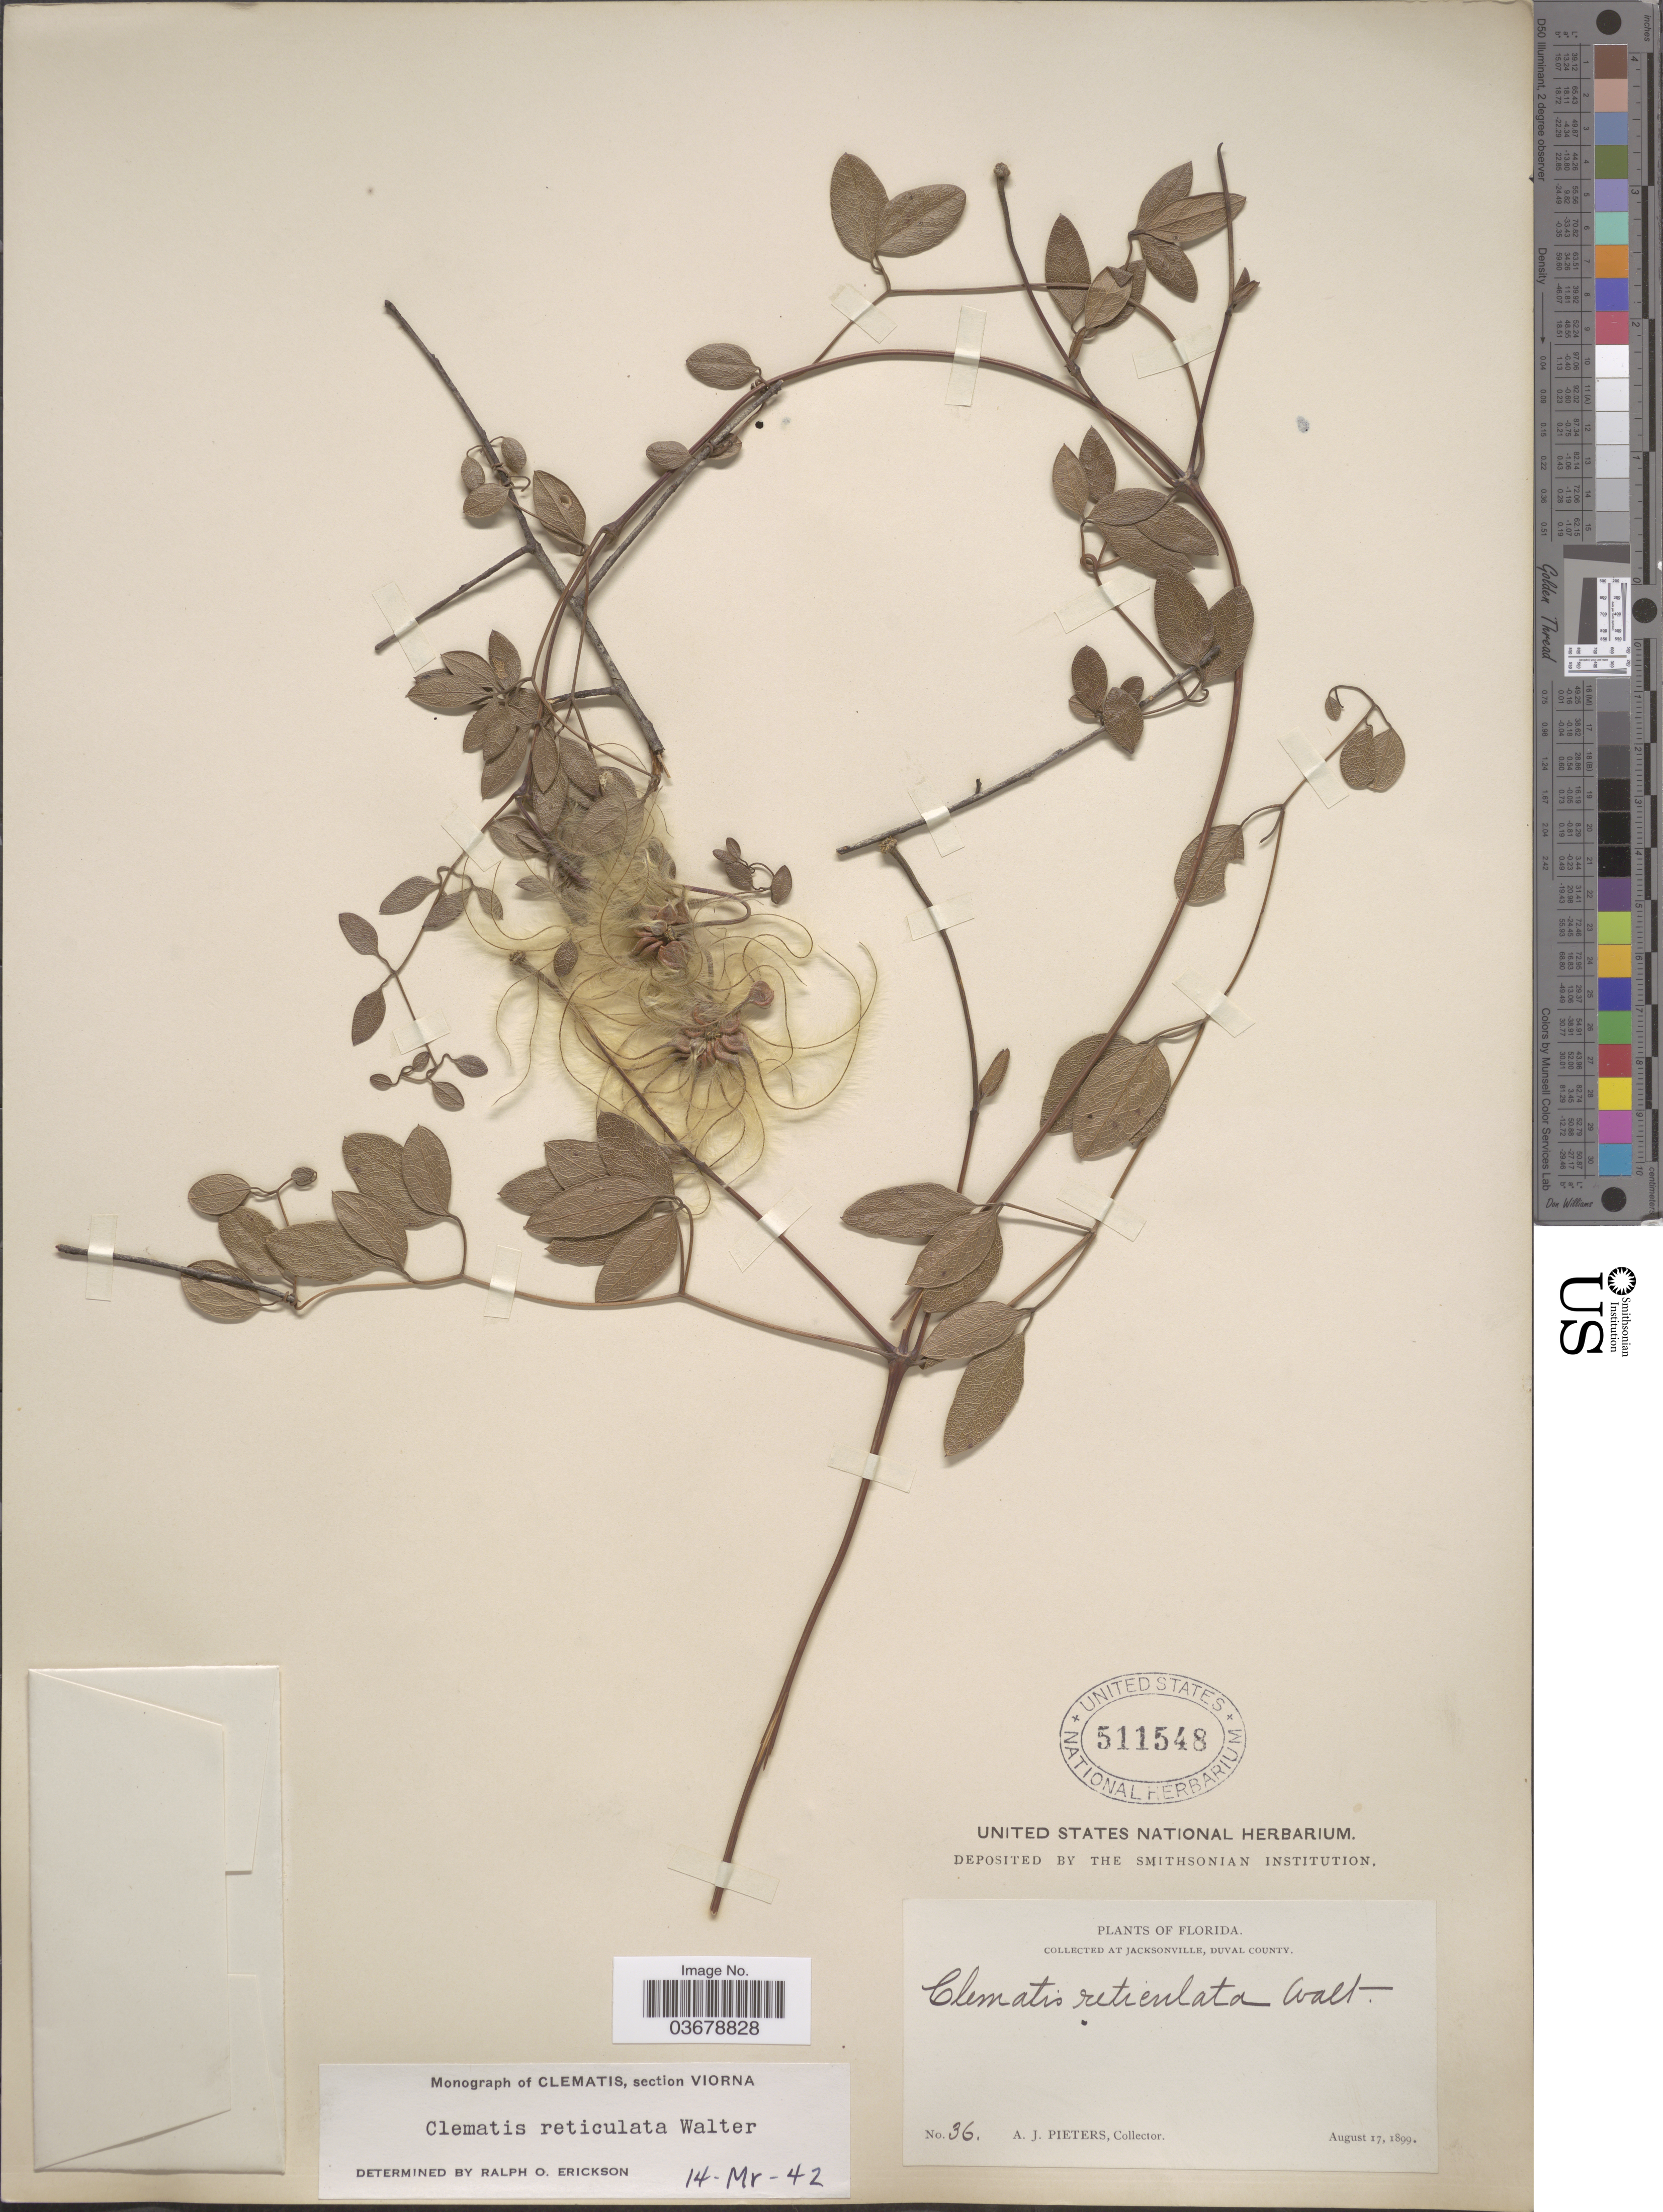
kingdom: Plantae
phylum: Tracheophyta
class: Magnoliopsida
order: Ranunculales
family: Ranunculaceae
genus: Clematis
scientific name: Clematis viorna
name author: L.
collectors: A. Pieters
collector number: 36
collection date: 1899-08-17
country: United States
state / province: Florida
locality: At Jacksonville, Duval County.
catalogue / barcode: US 511548